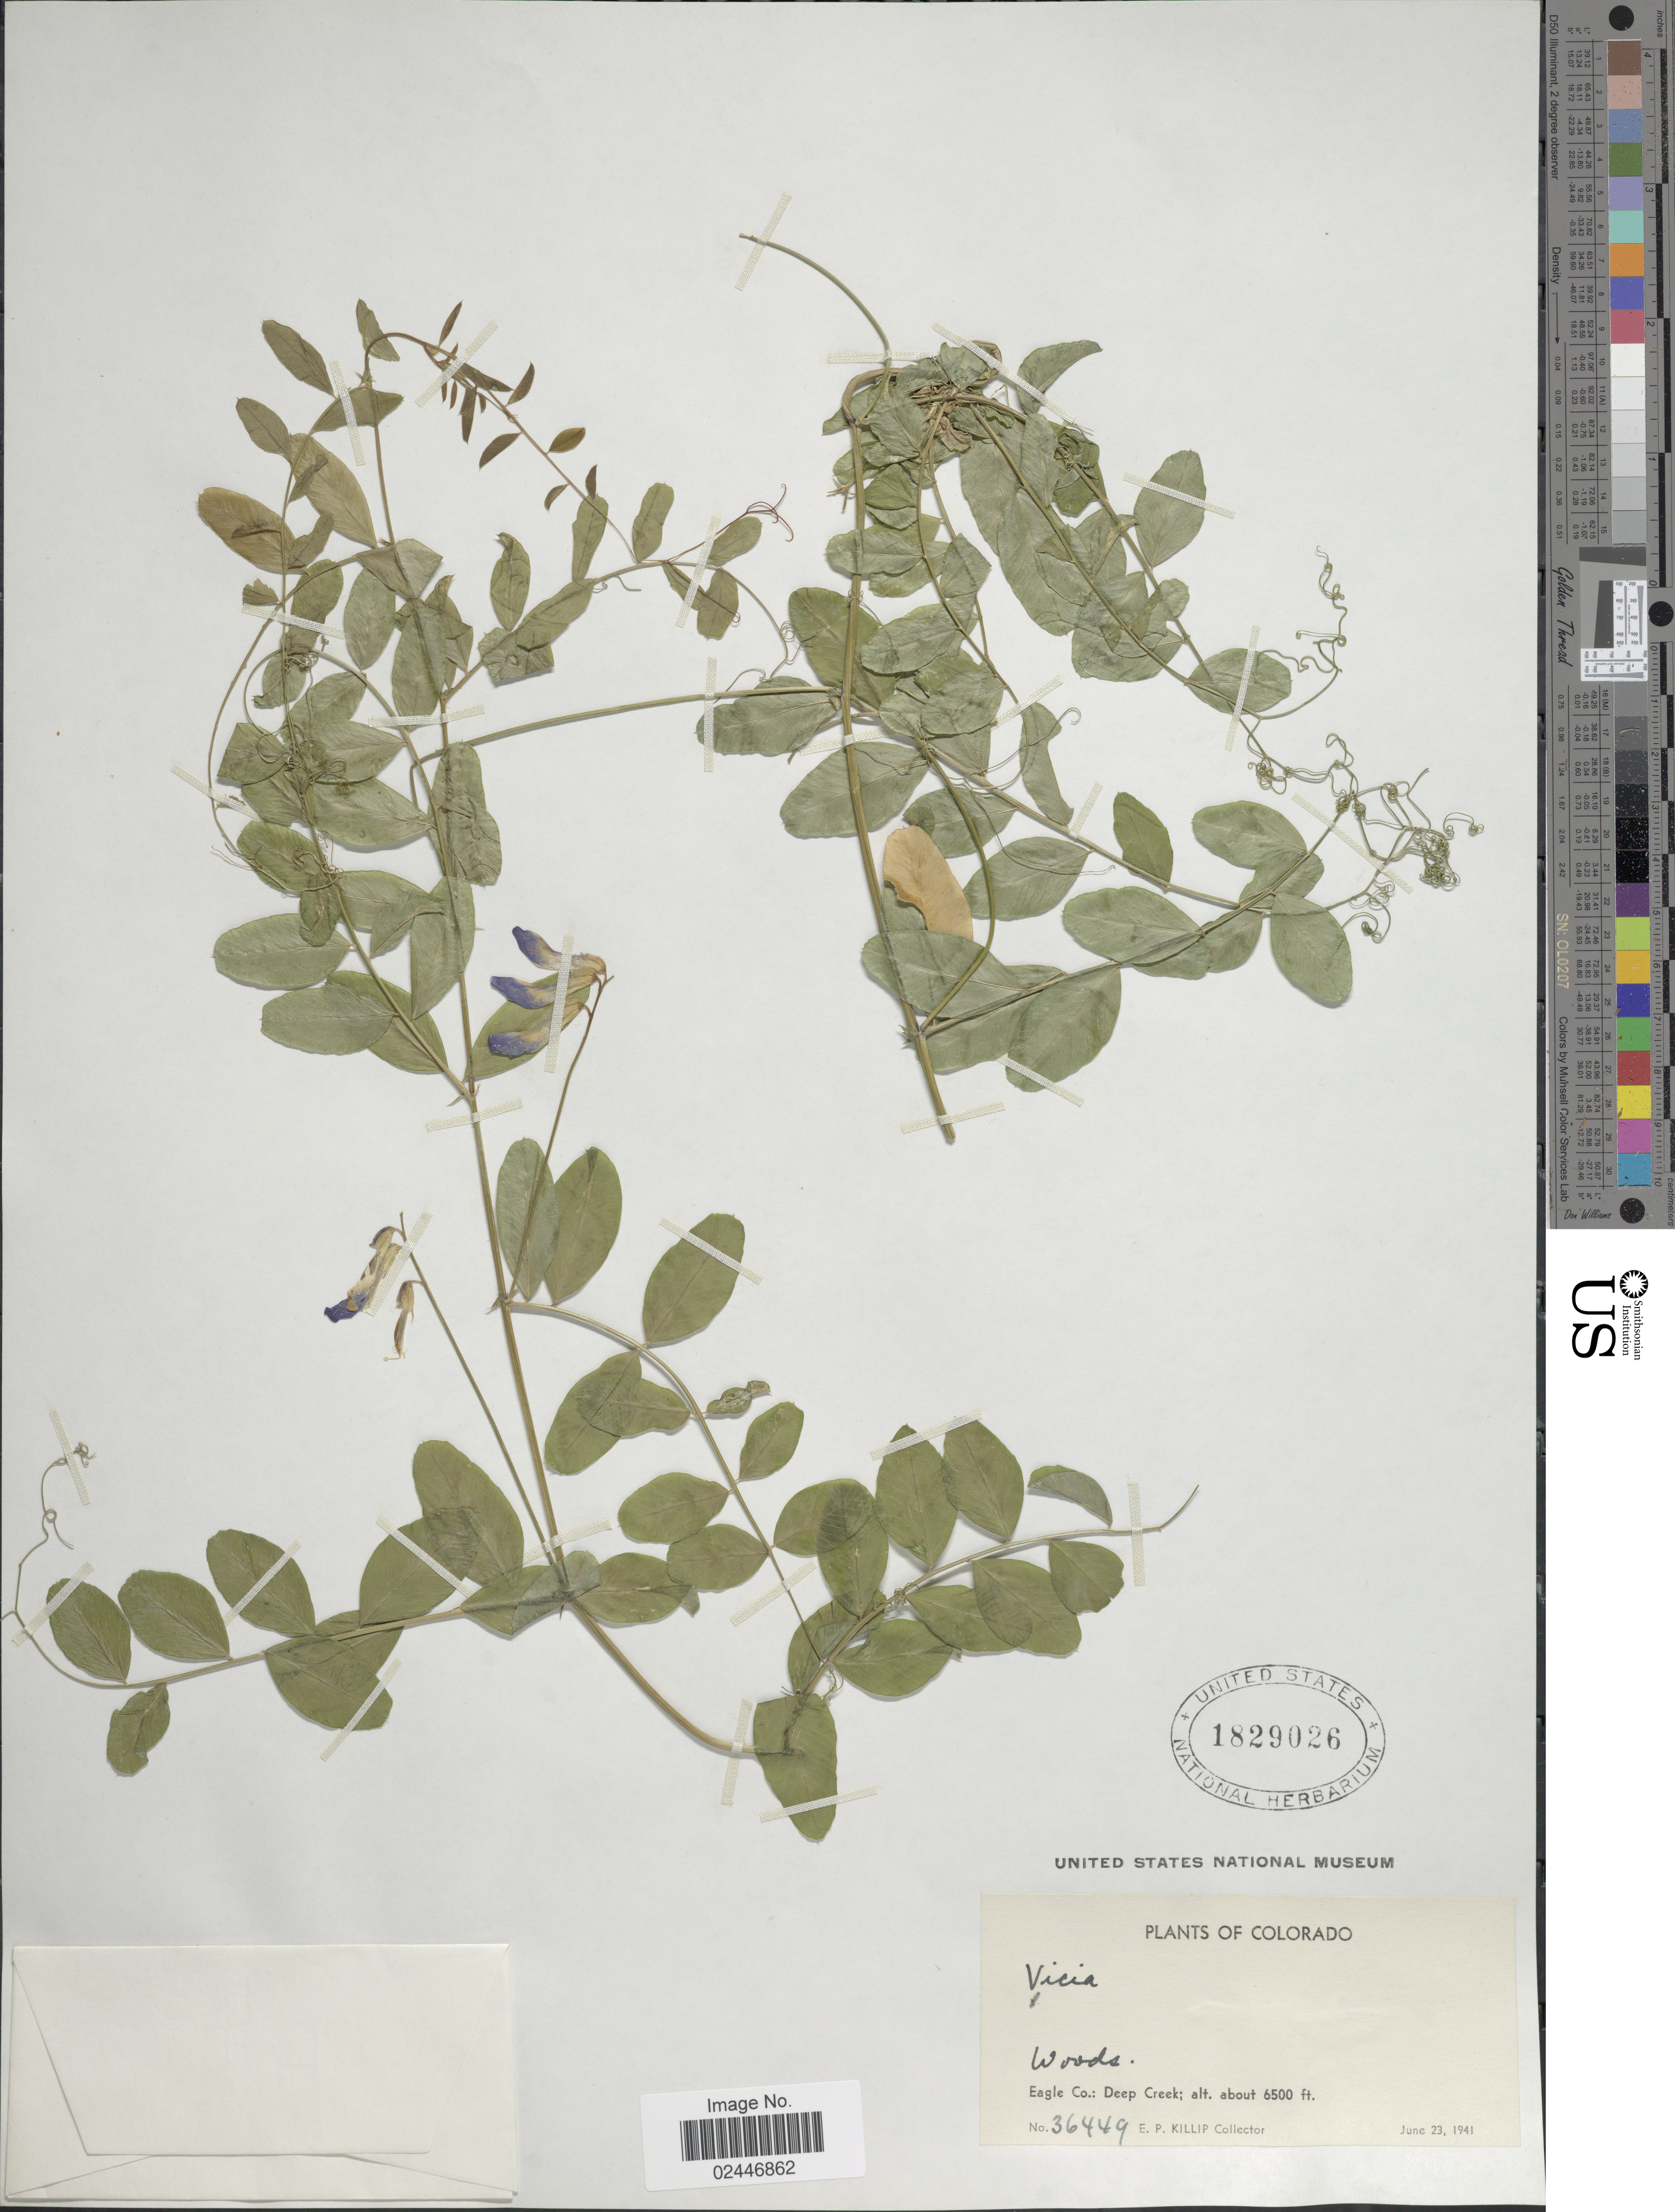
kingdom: Plantae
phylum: Tracheophyta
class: Magnoliopsida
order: Fabales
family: Fabaceae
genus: Vicia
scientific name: Vicia sp.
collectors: E. P. Killip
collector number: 36449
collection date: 1941-06-23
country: United States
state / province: Colorado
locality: Eagle Co.: Deep Creek.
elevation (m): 1981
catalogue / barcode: US 1829026